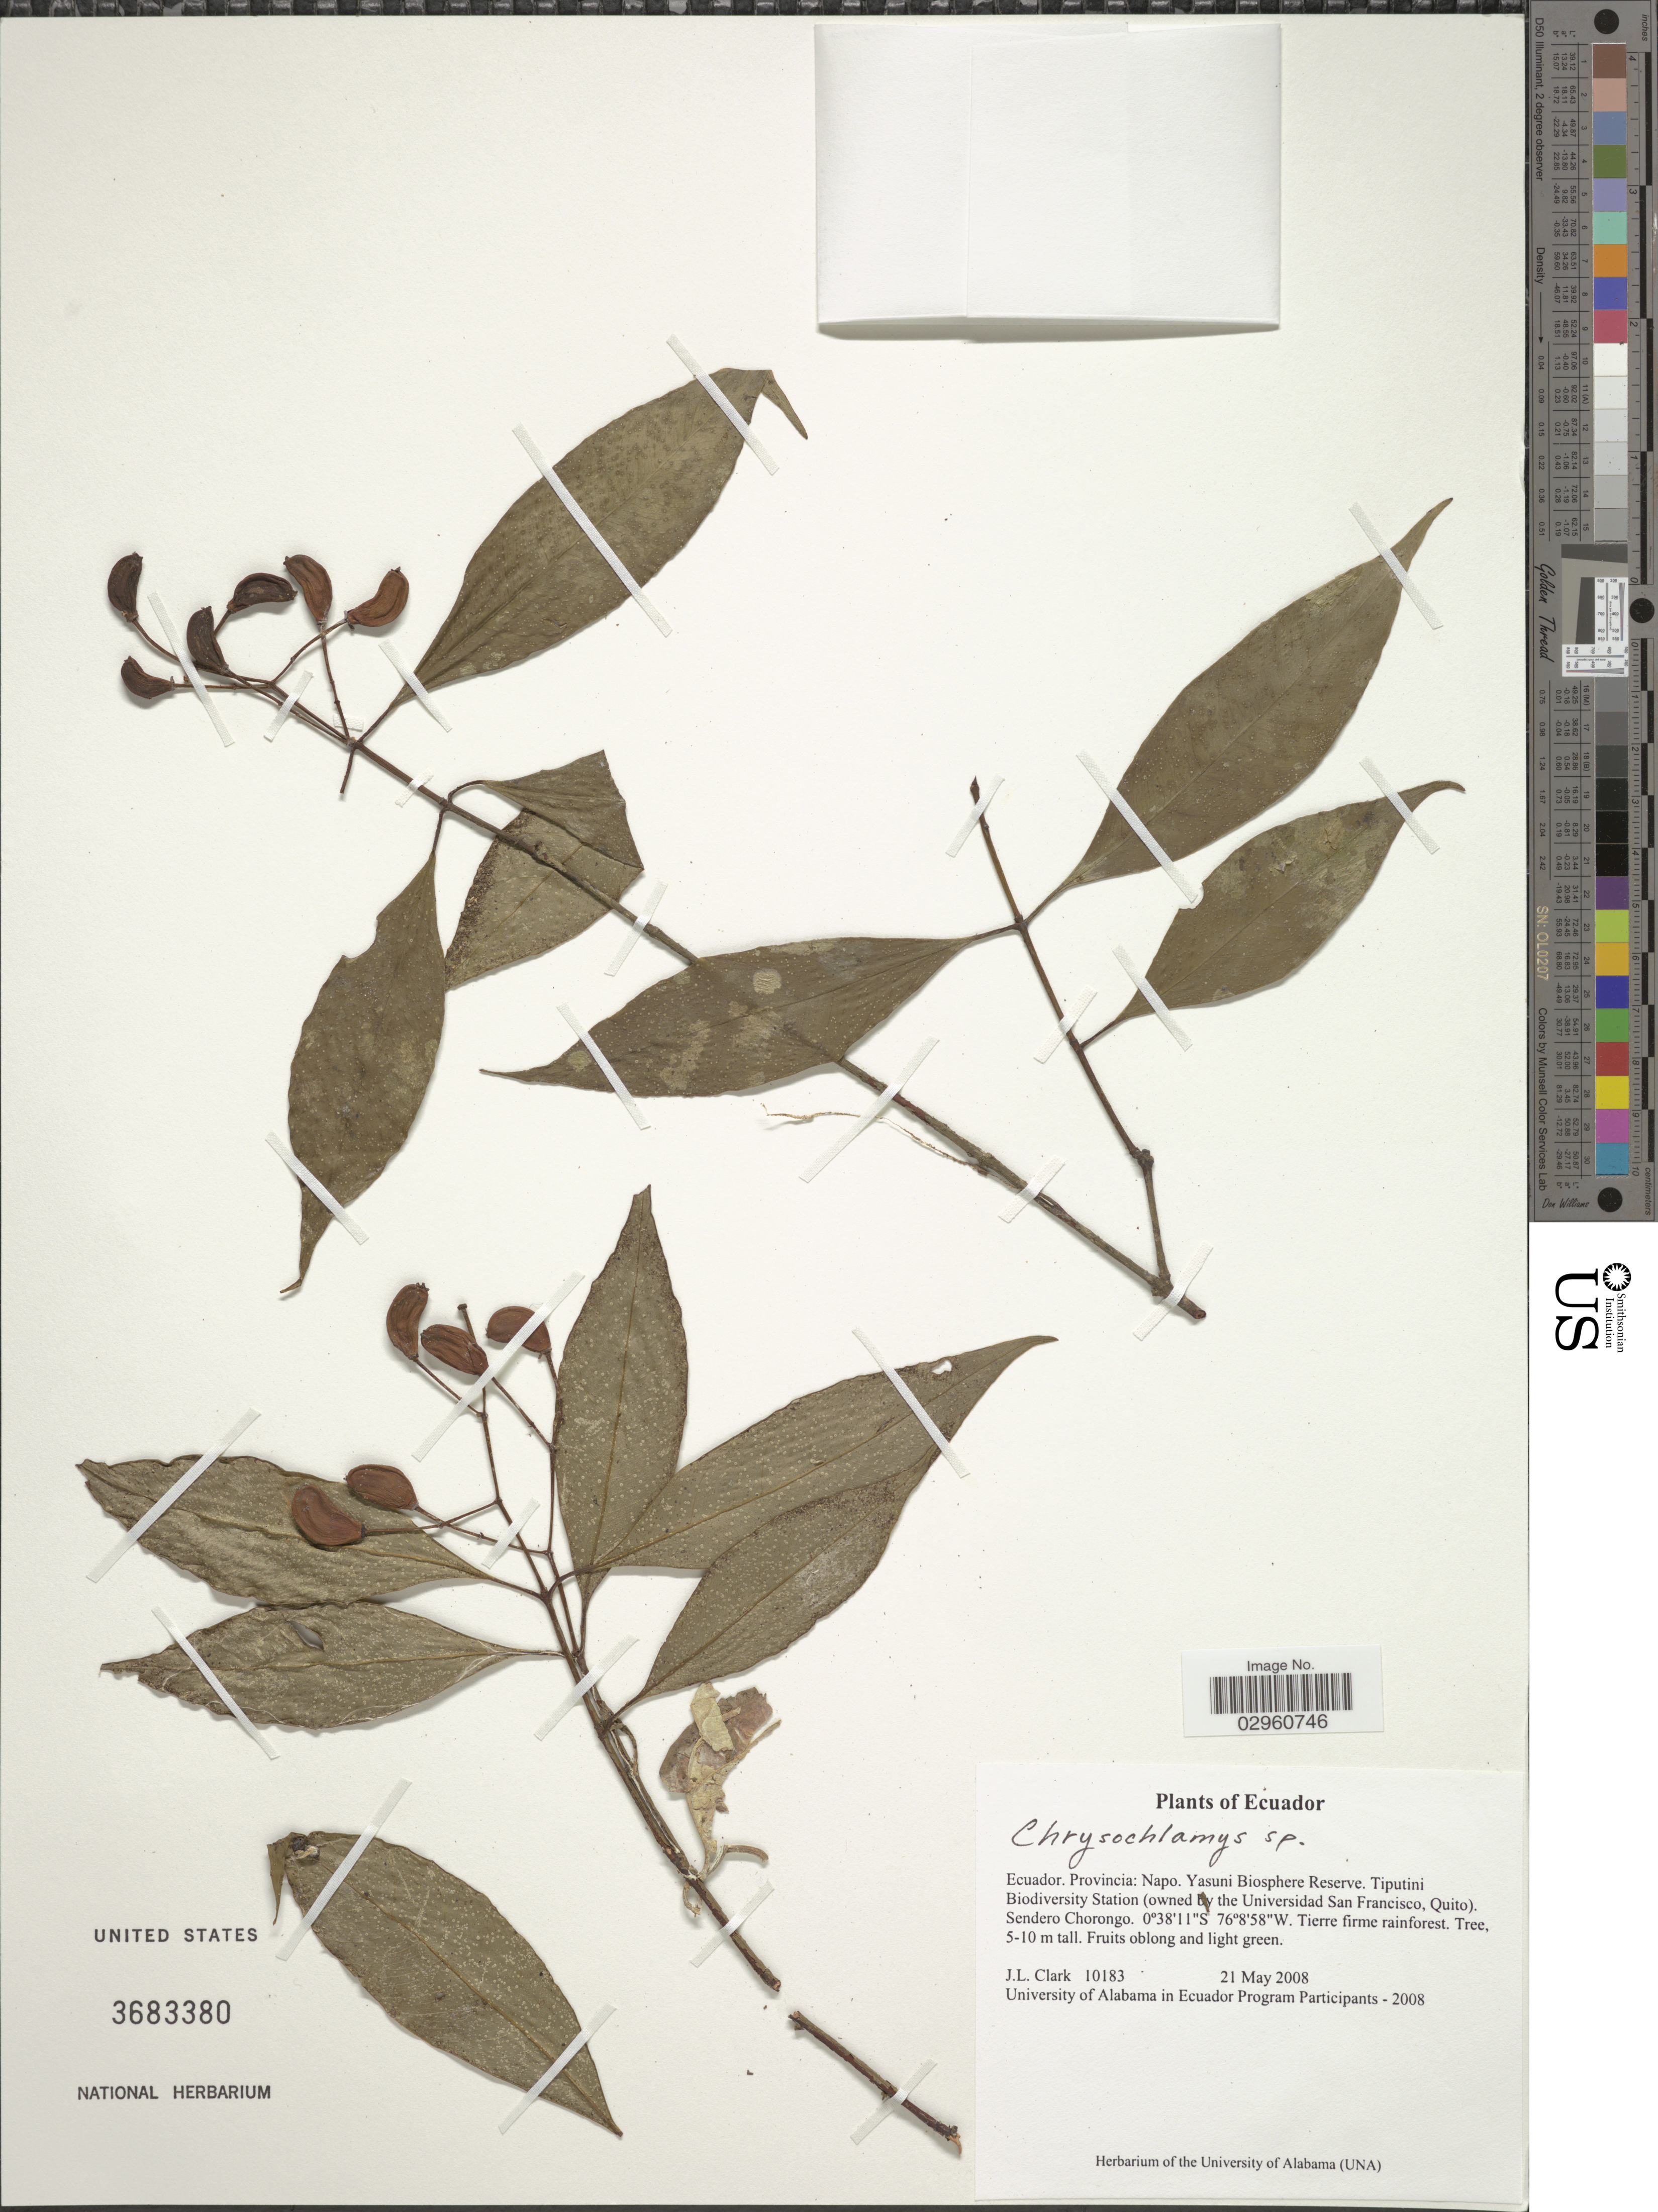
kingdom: Plantae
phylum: Tracheophyta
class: Magnoliopsida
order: Malpighiales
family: Clusiaceae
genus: Chrysochlamys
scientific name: Chrysochlamys sp.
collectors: J. L. Clark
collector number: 10183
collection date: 2008-05-21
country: Ecuador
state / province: Napo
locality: Provincia: Napo. Yasuni Biosphere Reserve. Tiputini Biodiversity Station (owned by the Universidad San Francisco, Quito). Sendero Chorongo.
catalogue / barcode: US 3683380